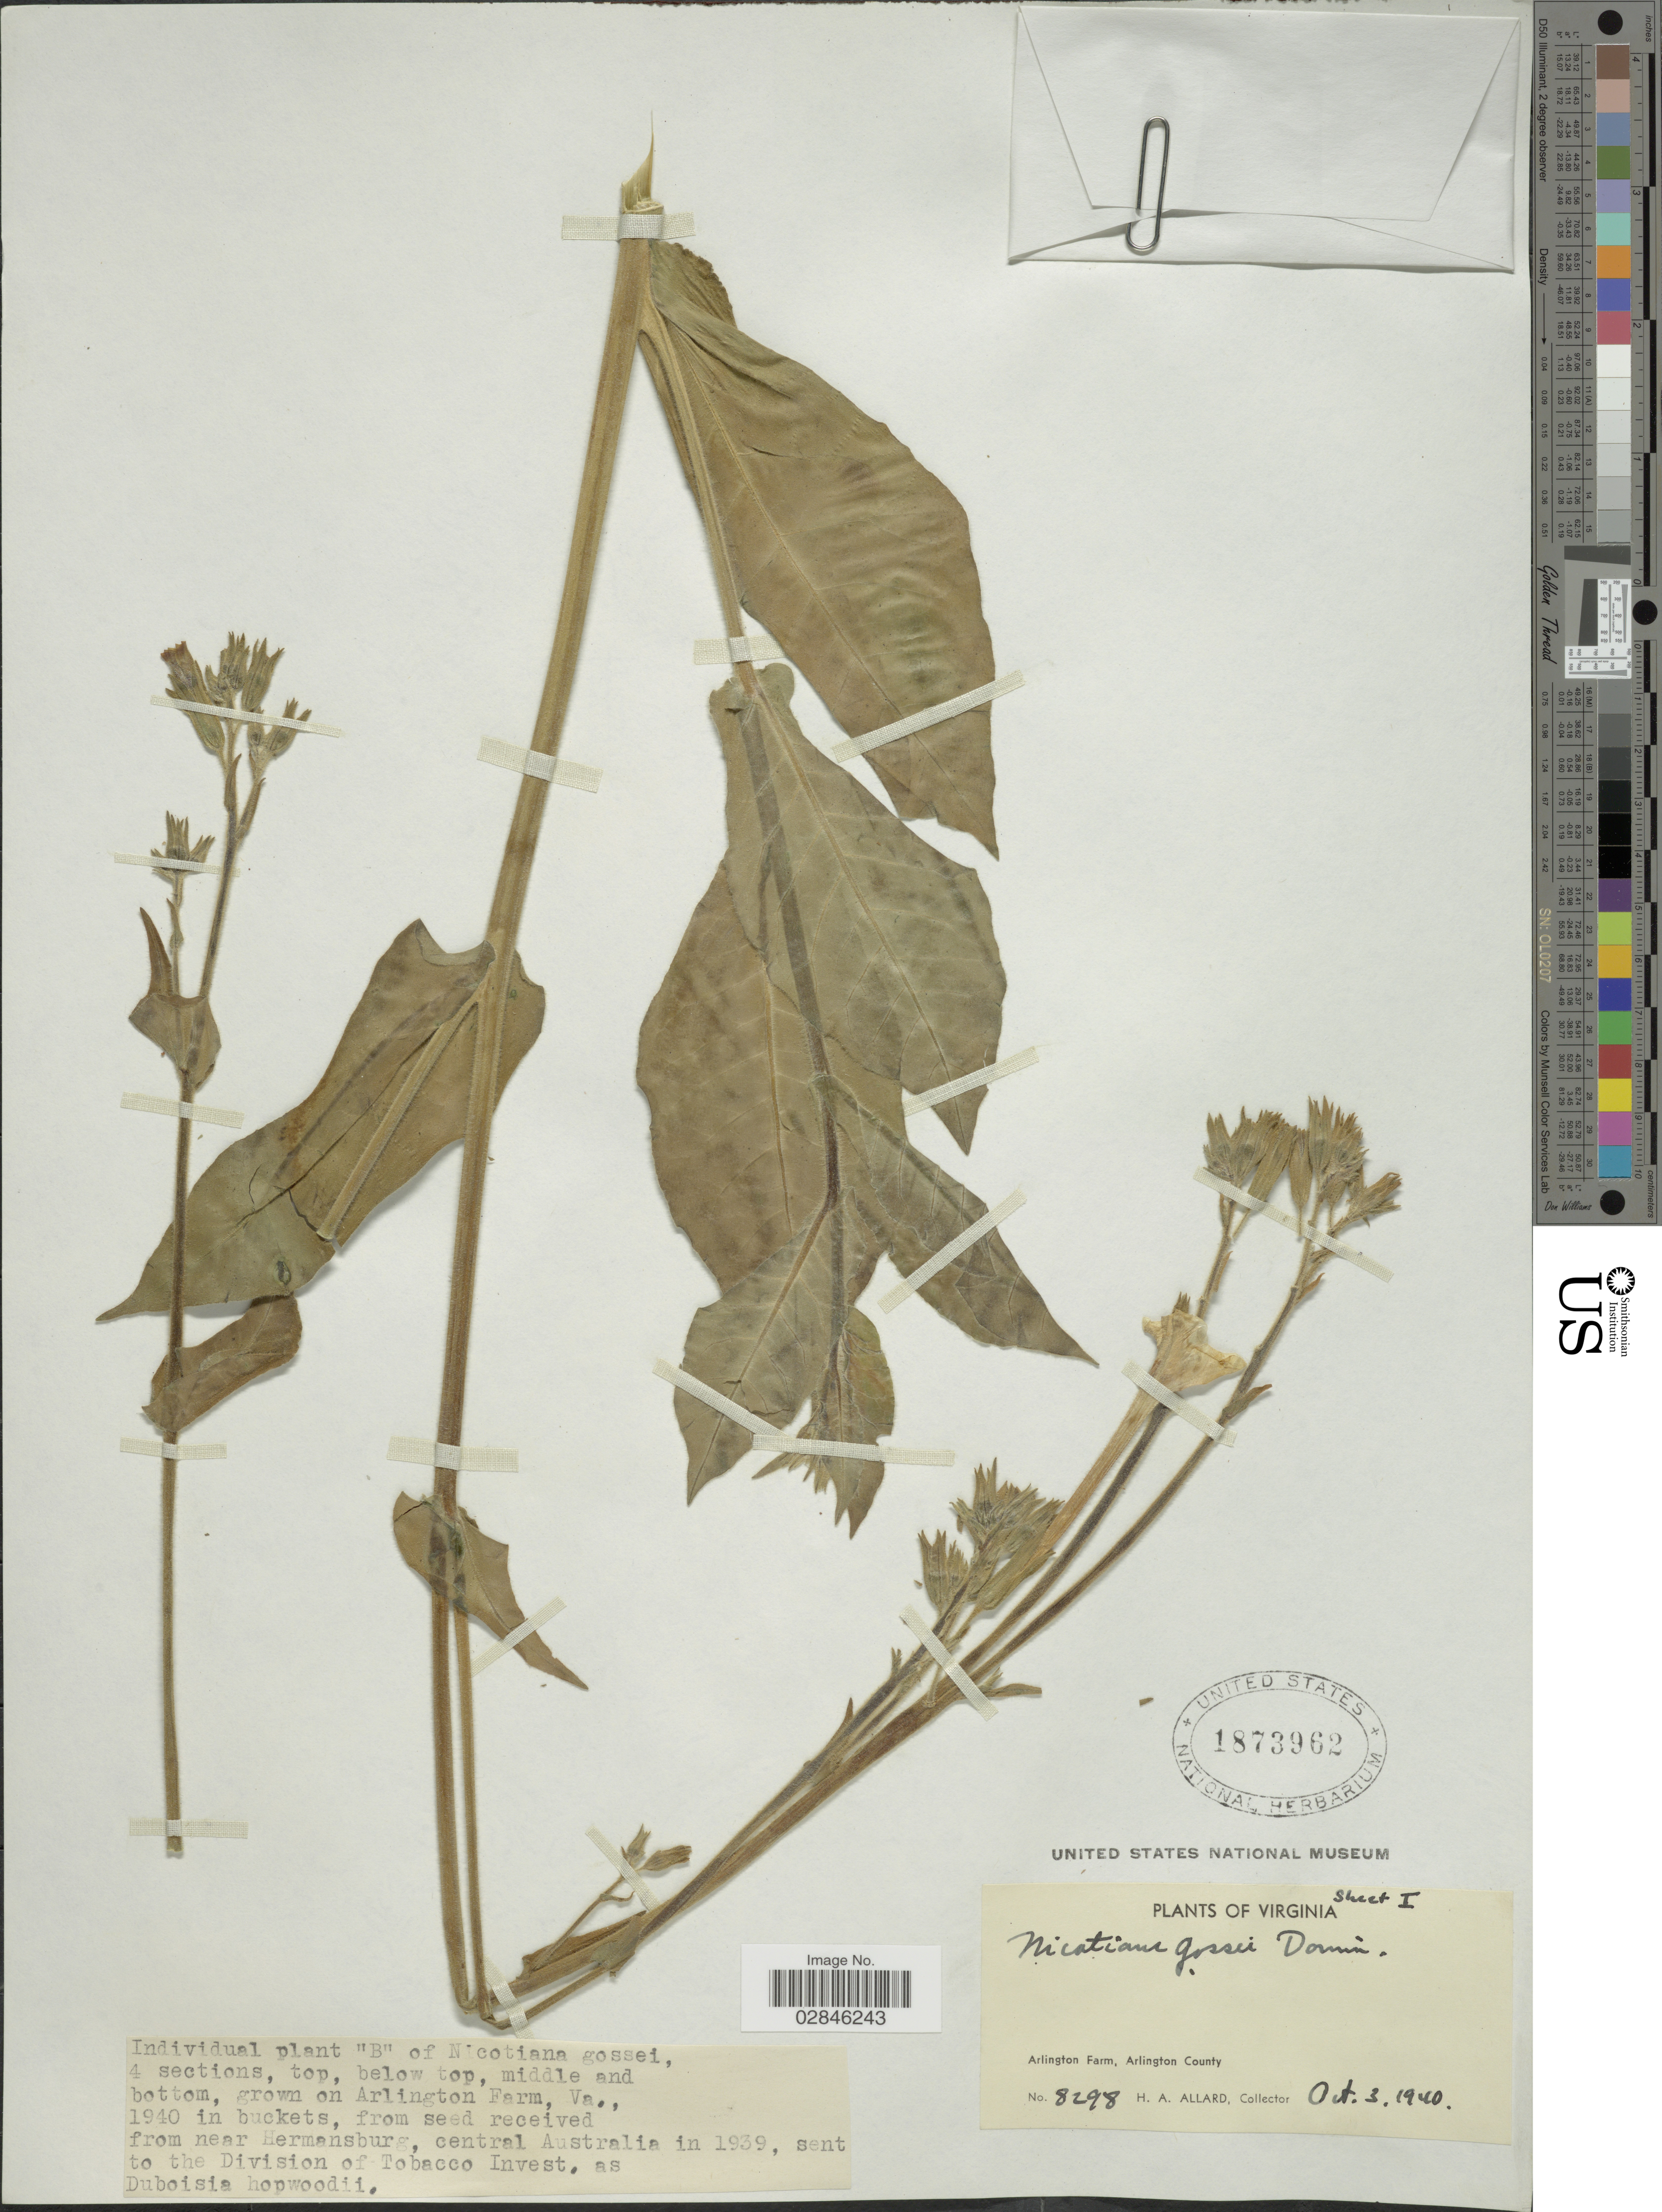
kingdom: Plantae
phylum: Tracheophyta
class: Magnoliopsida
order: Solanales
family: Solanaceae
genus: Nicotiana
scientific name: Nicotiana gossei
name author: Domin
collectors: H. A. Allard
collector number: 8298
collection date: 1940-10-03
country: United States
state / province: Virginia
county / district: Arlington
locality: Arlington Farm, Arlington County. Va.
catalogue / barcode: US 1873962